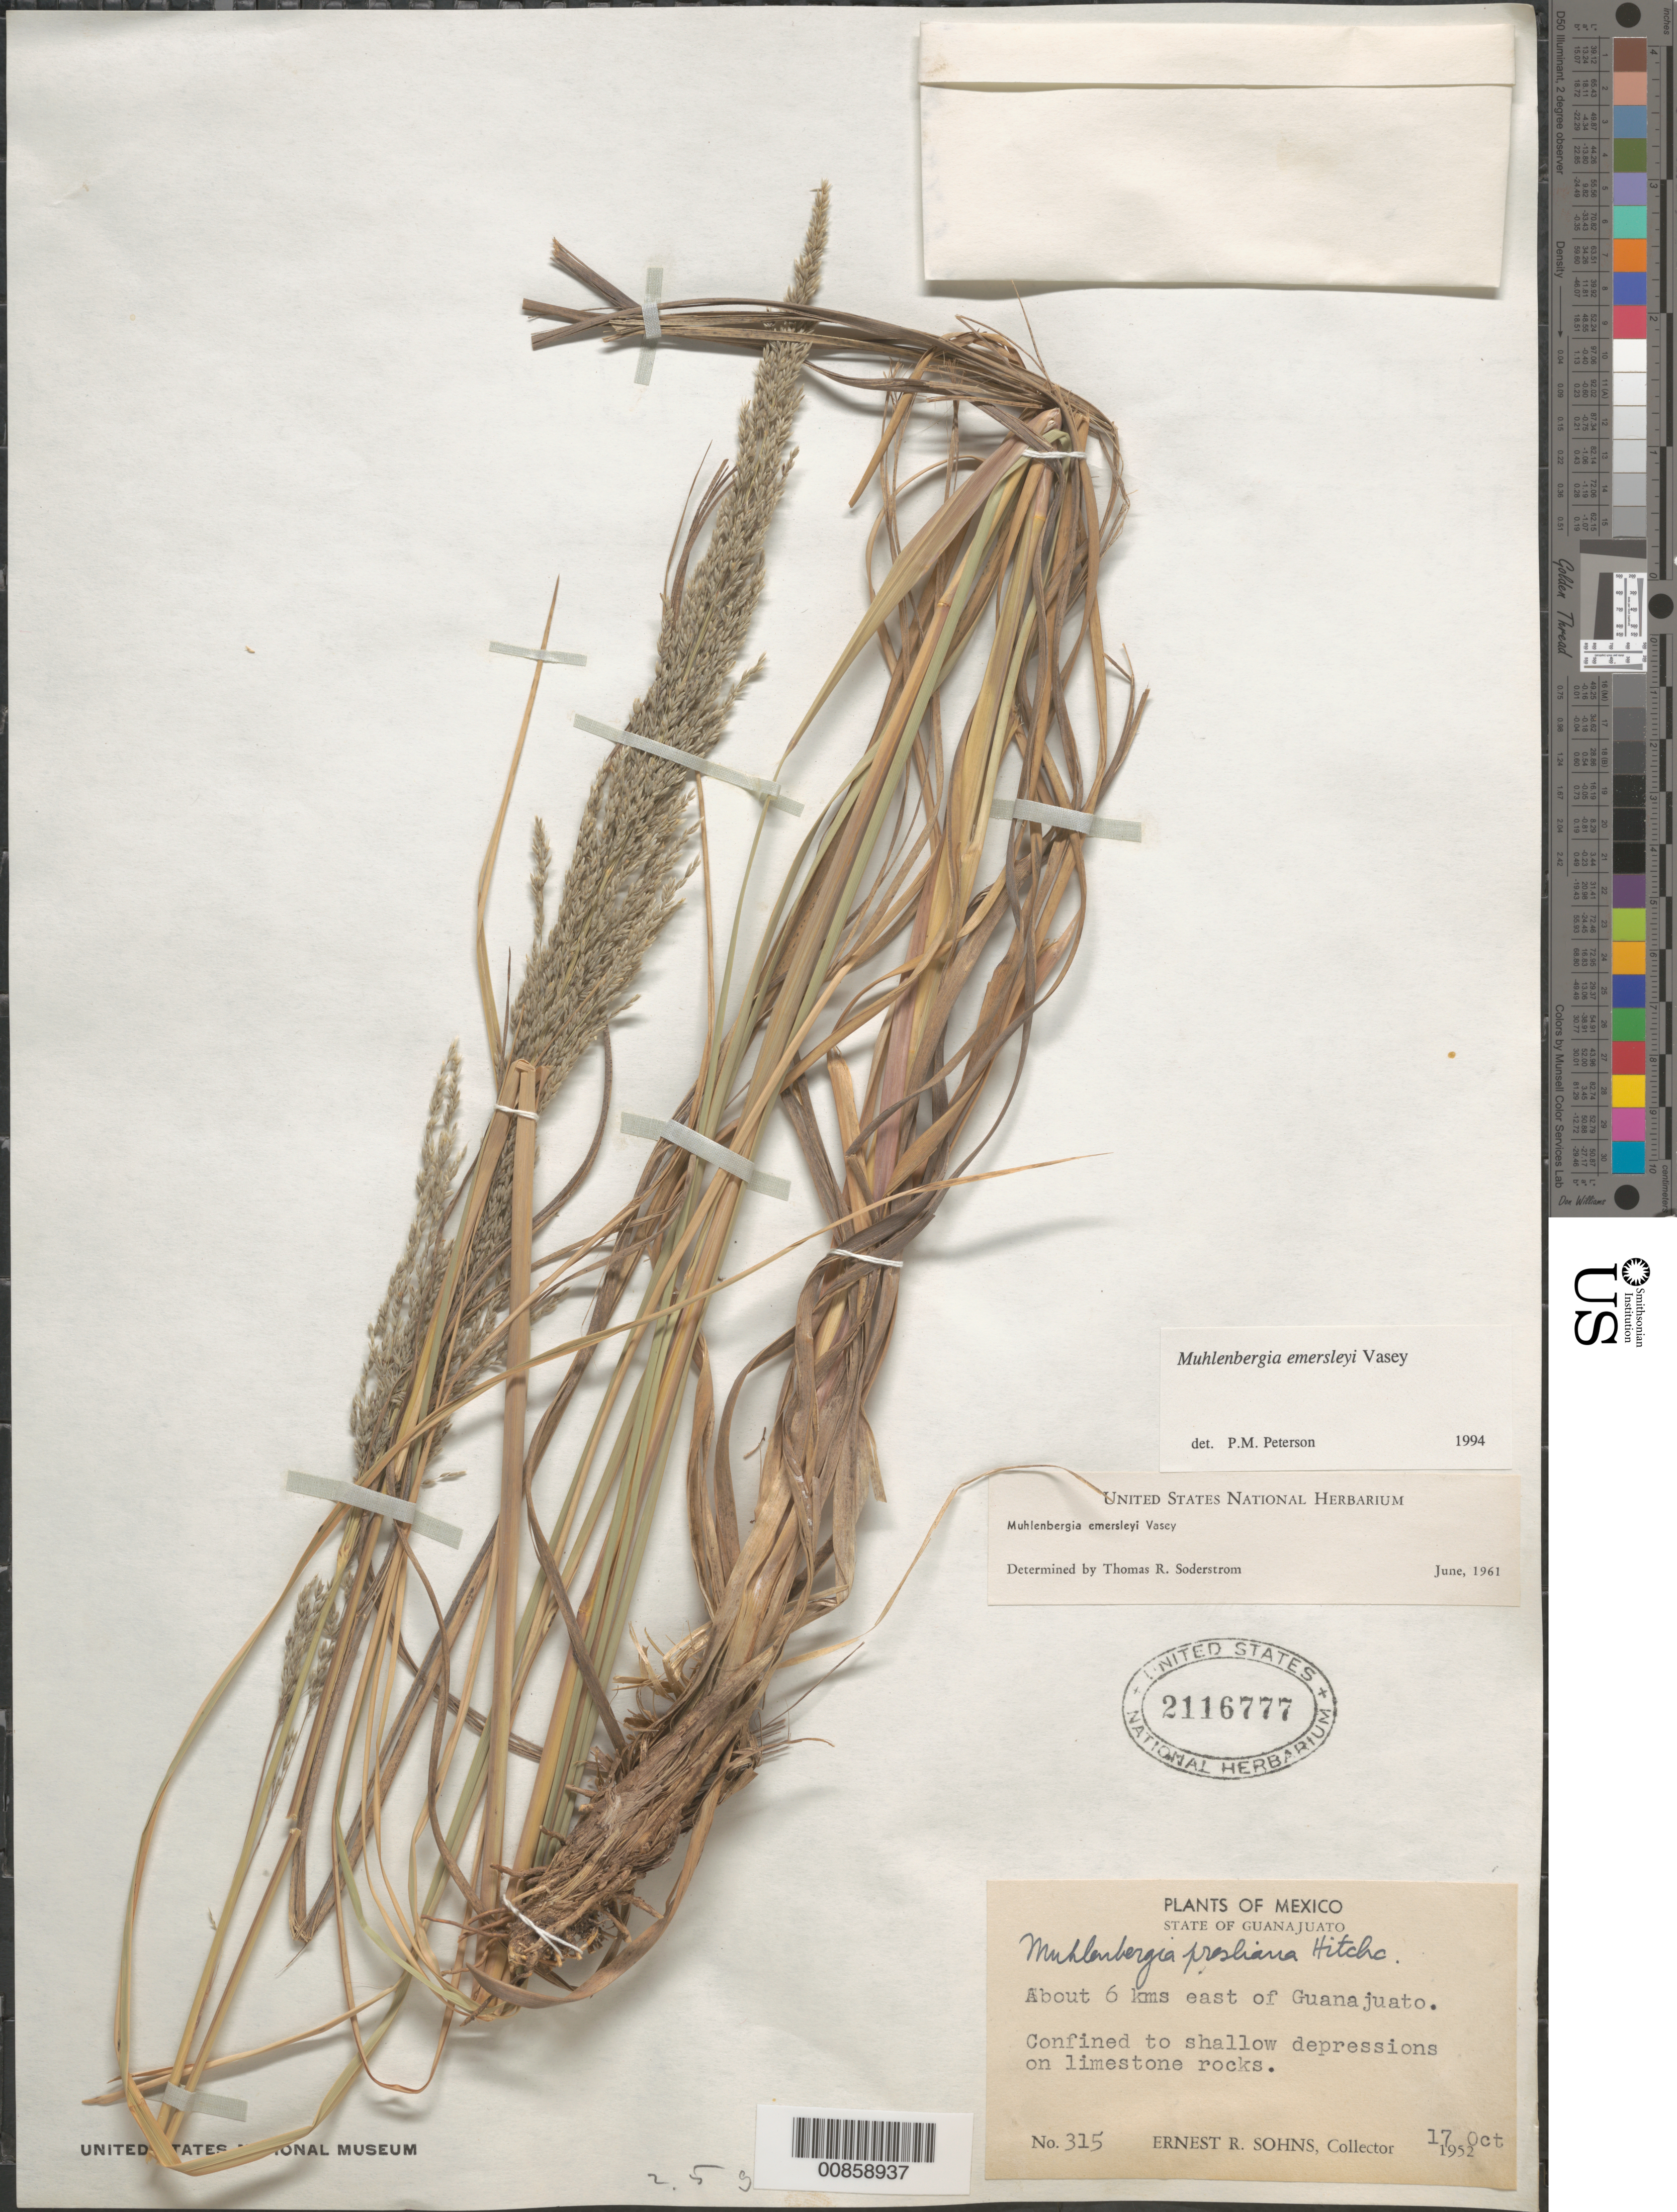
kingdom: Plantae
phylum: Tracheophyta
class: Liliopsida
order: Poales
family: Poaceae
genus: Muhlenbergia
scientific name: Muhlenbergia emersleyi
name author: Vasey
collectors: E. R. Sohns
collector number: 315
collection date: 1952-10-17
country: Mexico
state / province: Guanajuato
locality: About 6 kms east of Guanajuato.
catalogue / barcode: US 2116777